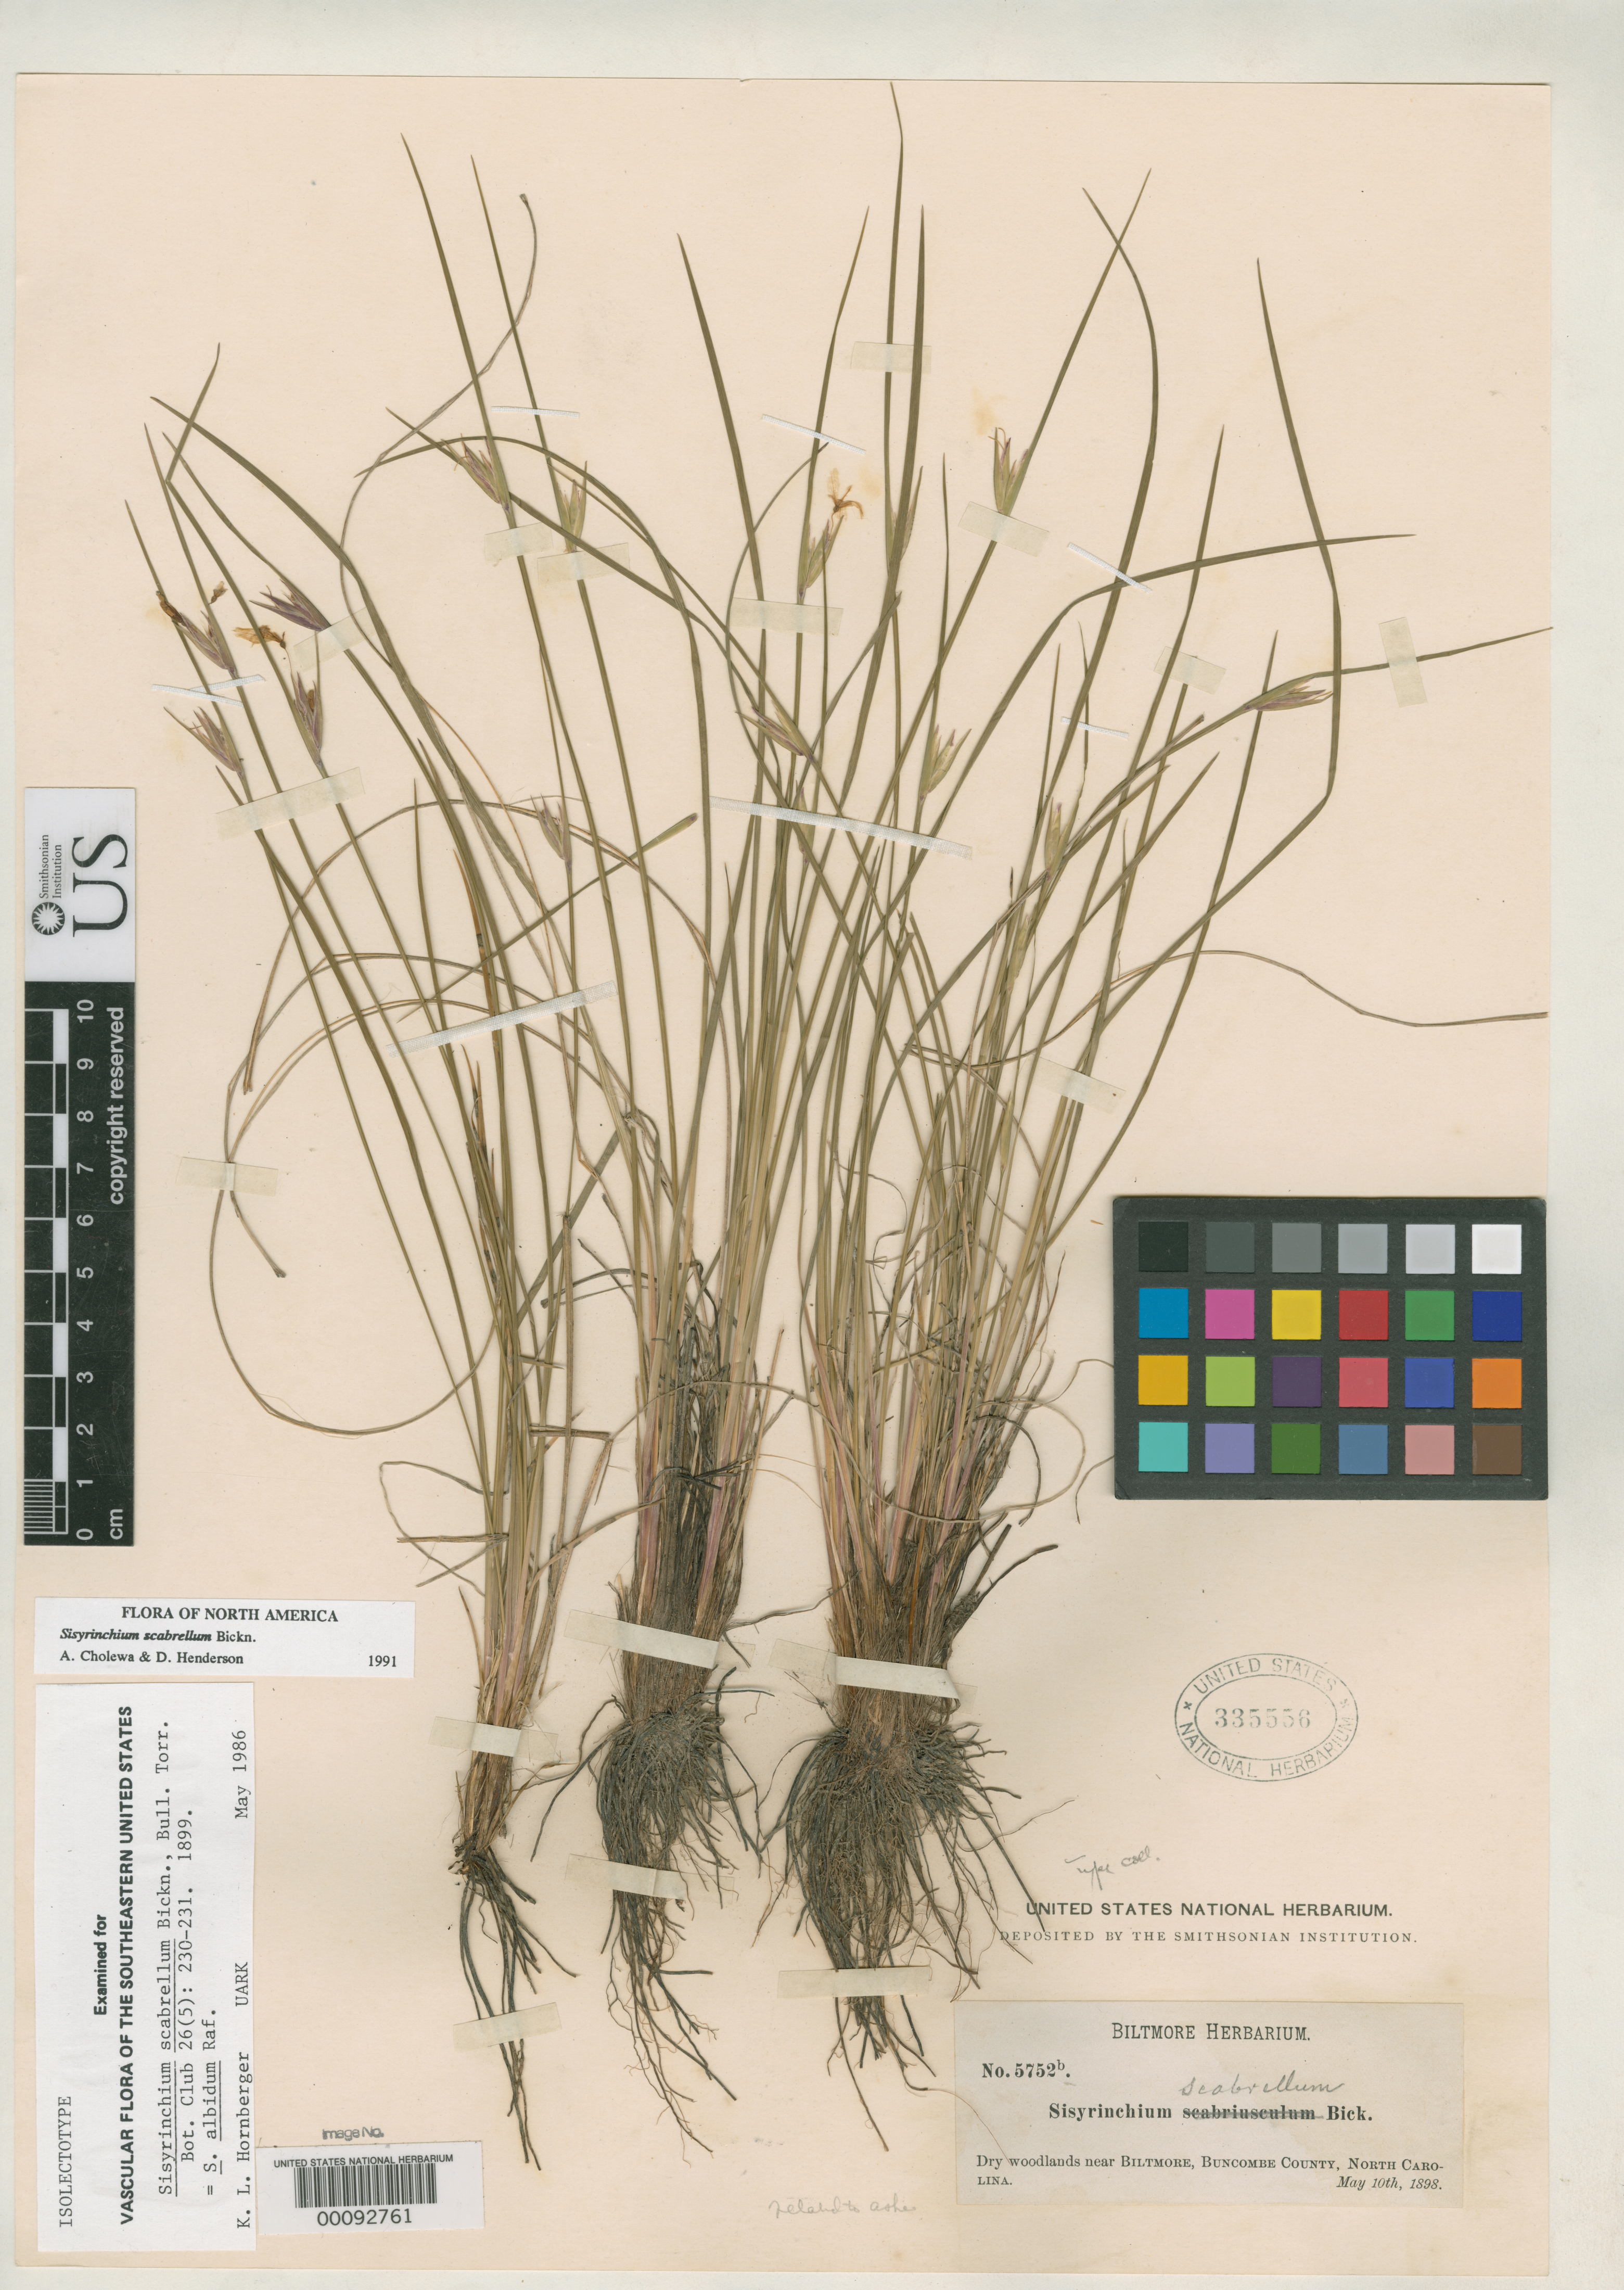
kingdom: Plantae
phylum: Tracheophyta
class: Liliopsida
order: Asparagales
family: Iridaceae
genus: Sisyrinchium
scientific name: Sisyrinchium scabrellum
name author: E.P. Bicknell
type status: Syntype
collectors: ex herb. Biltmore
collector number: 5752 b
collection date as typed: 10 May 1898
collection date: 1898-05-10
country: United States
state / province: North Carolina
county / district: Buncombe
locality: Near Biltmore.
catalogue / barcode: US 335556